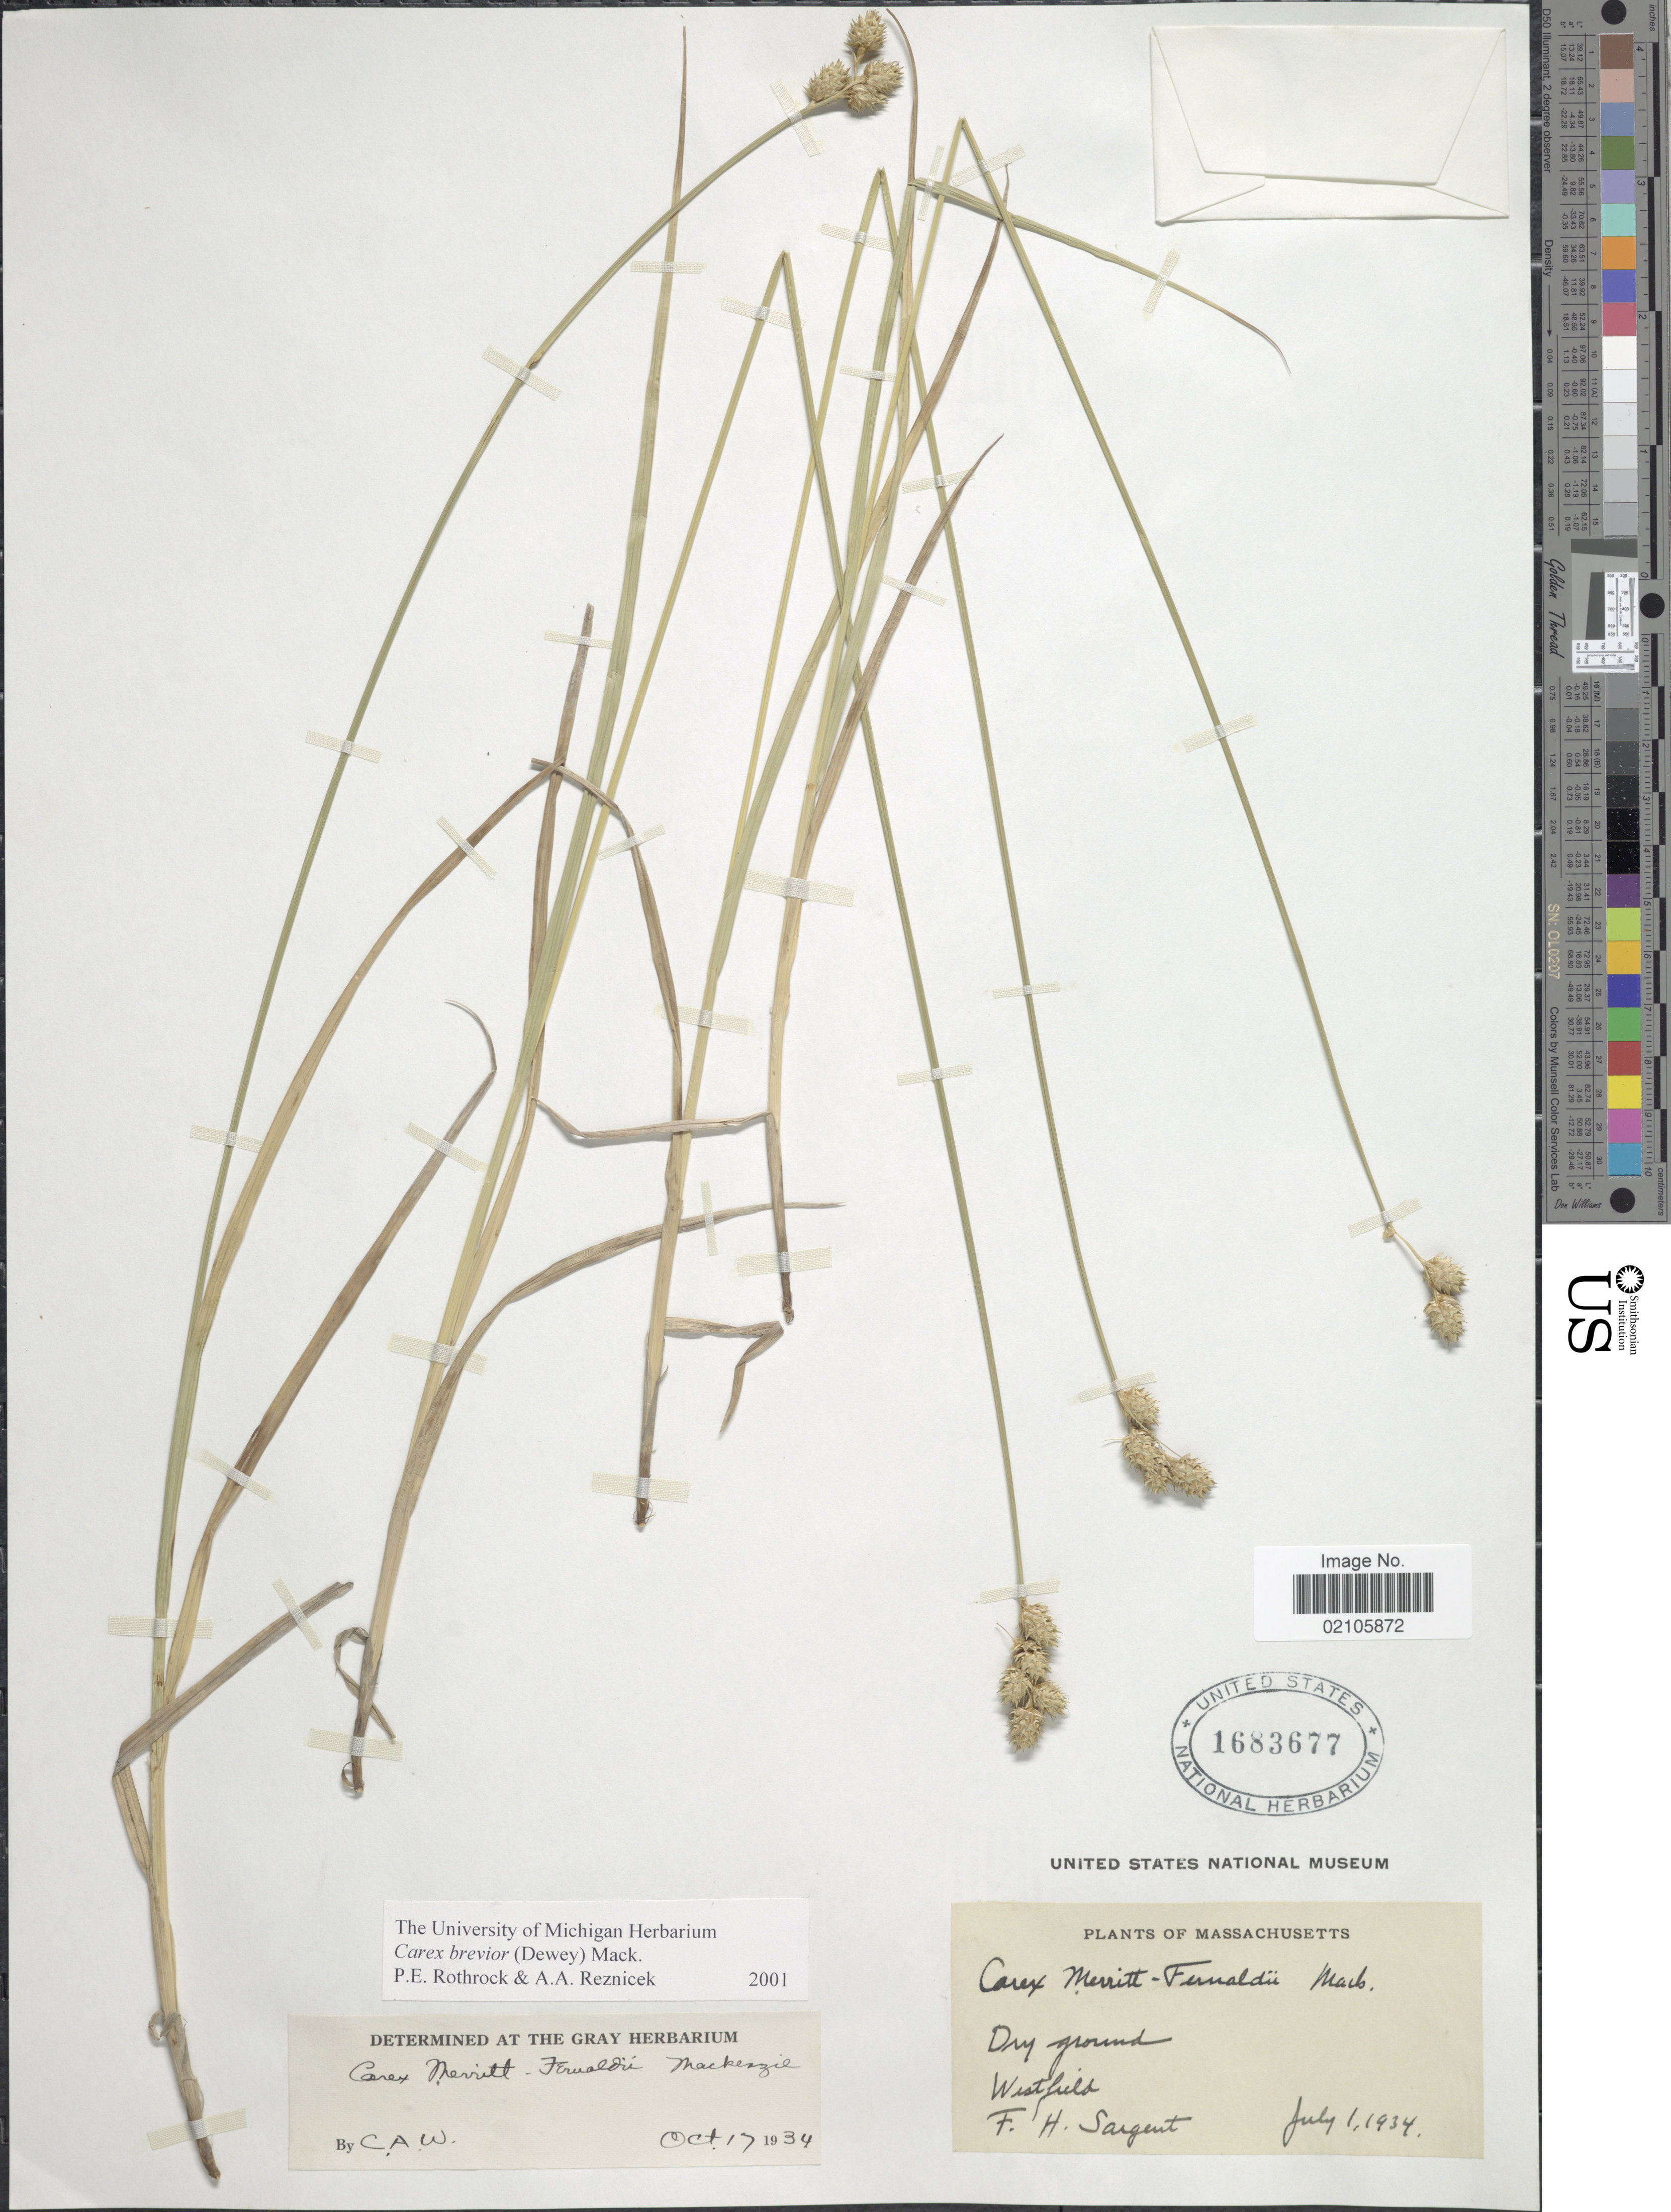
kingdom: Plantae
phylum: Tracheophyta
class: Liliopsida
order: Poales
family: Cyperaceae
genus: Carex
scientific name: Carex brevior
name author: (Dewey) Mack. ex Lunell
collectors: F. H. Sargent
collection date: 1934-07-01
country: United States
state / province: Massachusetts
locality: Westfield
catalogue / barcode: US 1683677